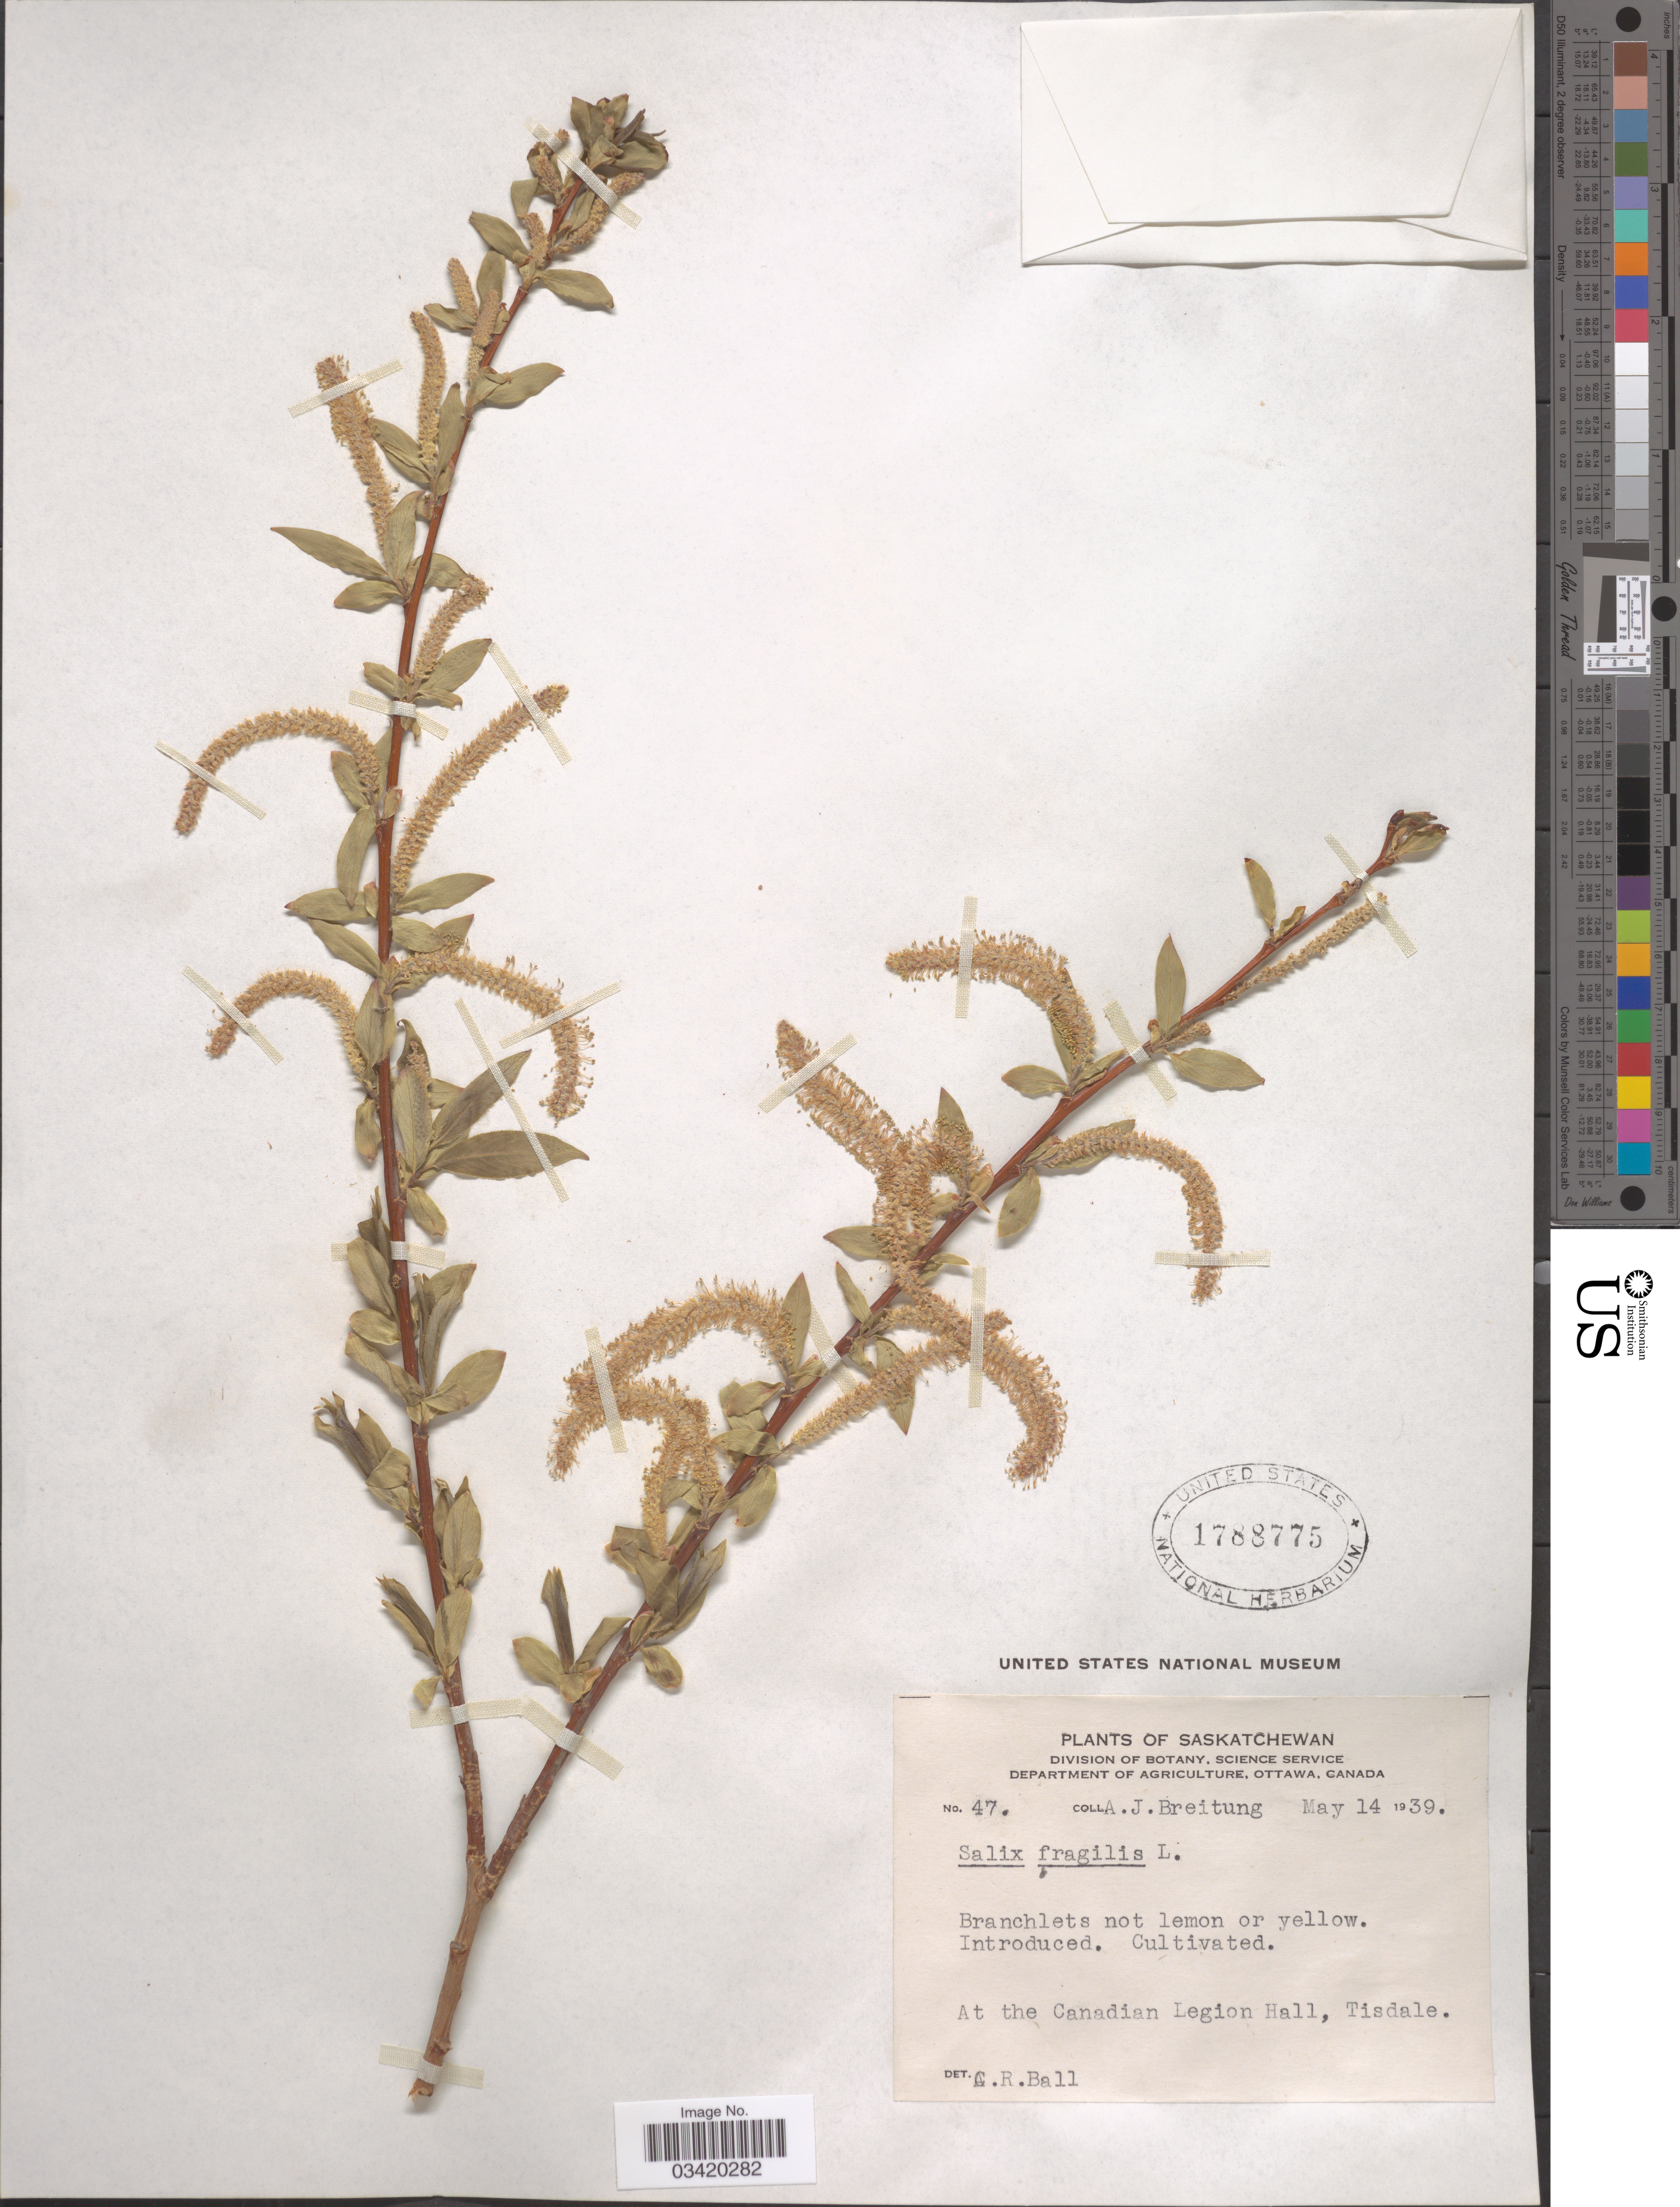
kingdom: Plantae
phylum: Tracheophyta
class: Magnoliopsida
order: Malpighiales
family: Salicaceae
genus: Salix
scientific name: Salix fragilis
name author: L.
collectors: A. Breitung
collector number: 47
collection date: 1939-05-14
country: Canada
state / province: Saskatchewan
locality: At the Canadian Legion Hall, Tisdale.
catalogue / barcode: US 1788775